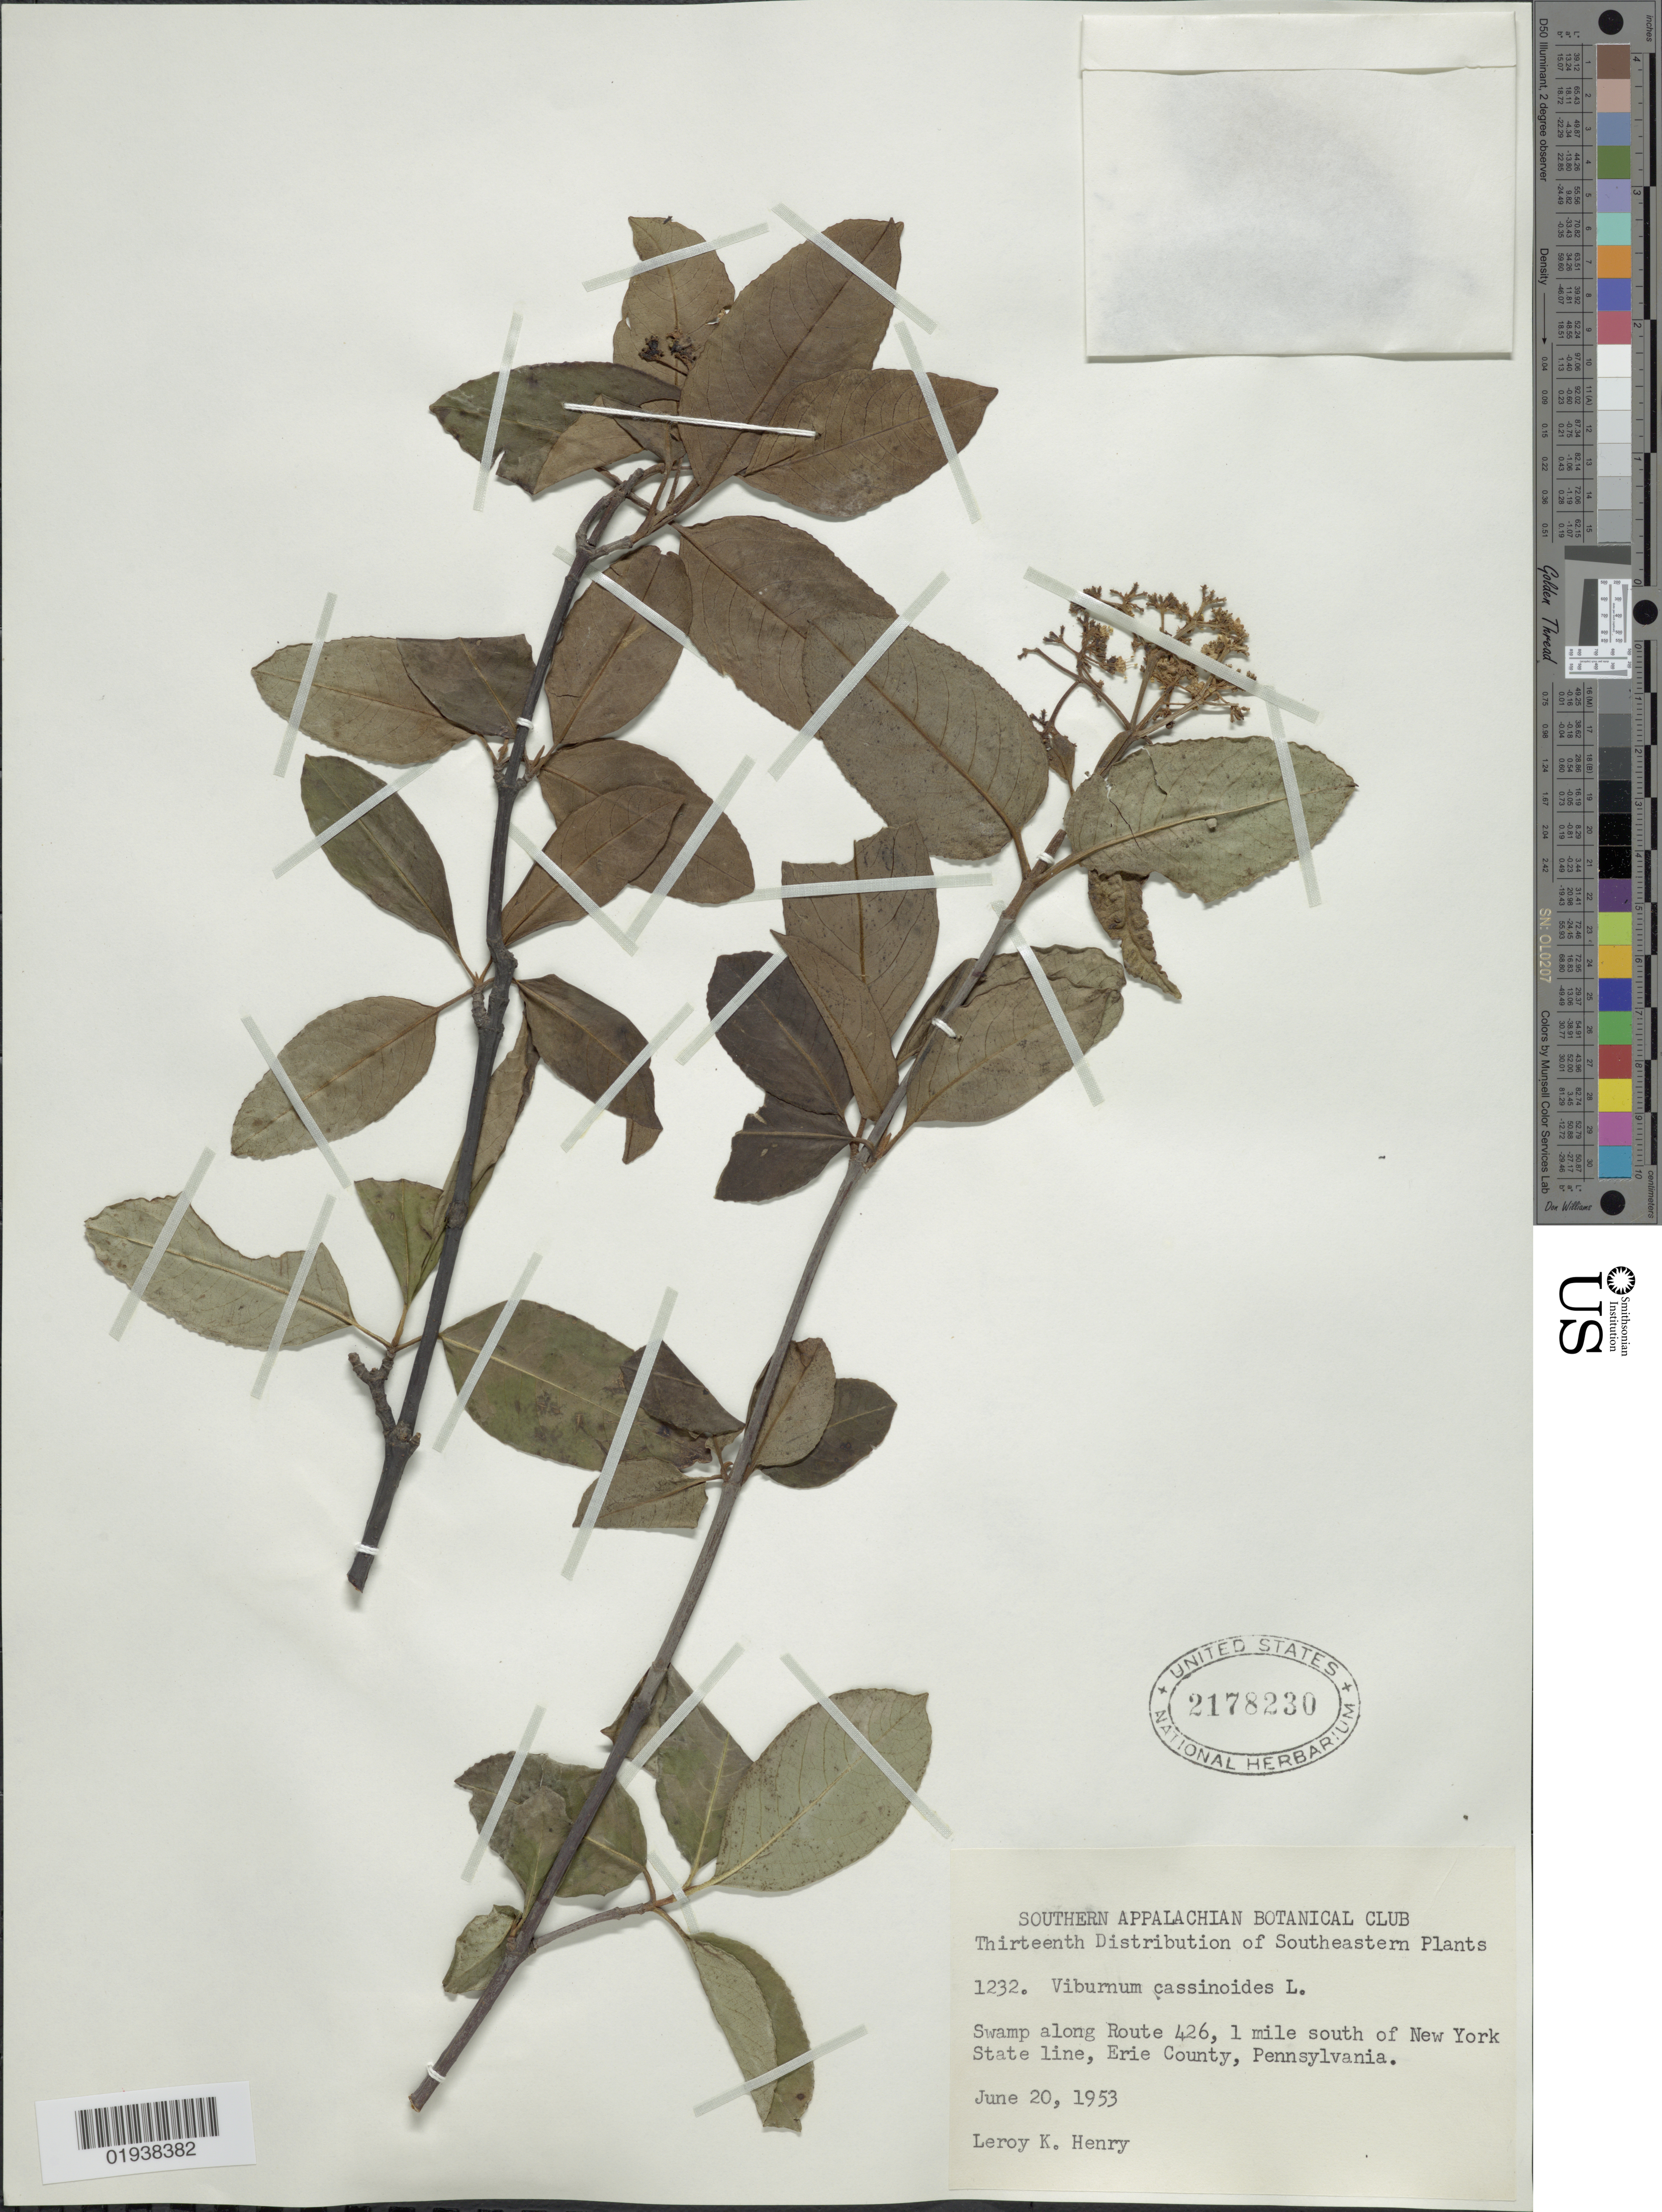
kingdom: Plantae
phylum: Tracheophyta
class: Magnoliopsida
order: Dipsacales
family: Viburnaceae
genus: Viburnum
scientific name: Viburnum cassinoides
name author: L.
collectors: L. K. Henry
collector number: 1232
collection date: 1953-06-20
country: United States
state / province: Pennsylvania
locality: Swamp along Route 426, 1 mile south of New York State line, Erie County.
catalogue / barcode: US 2178230